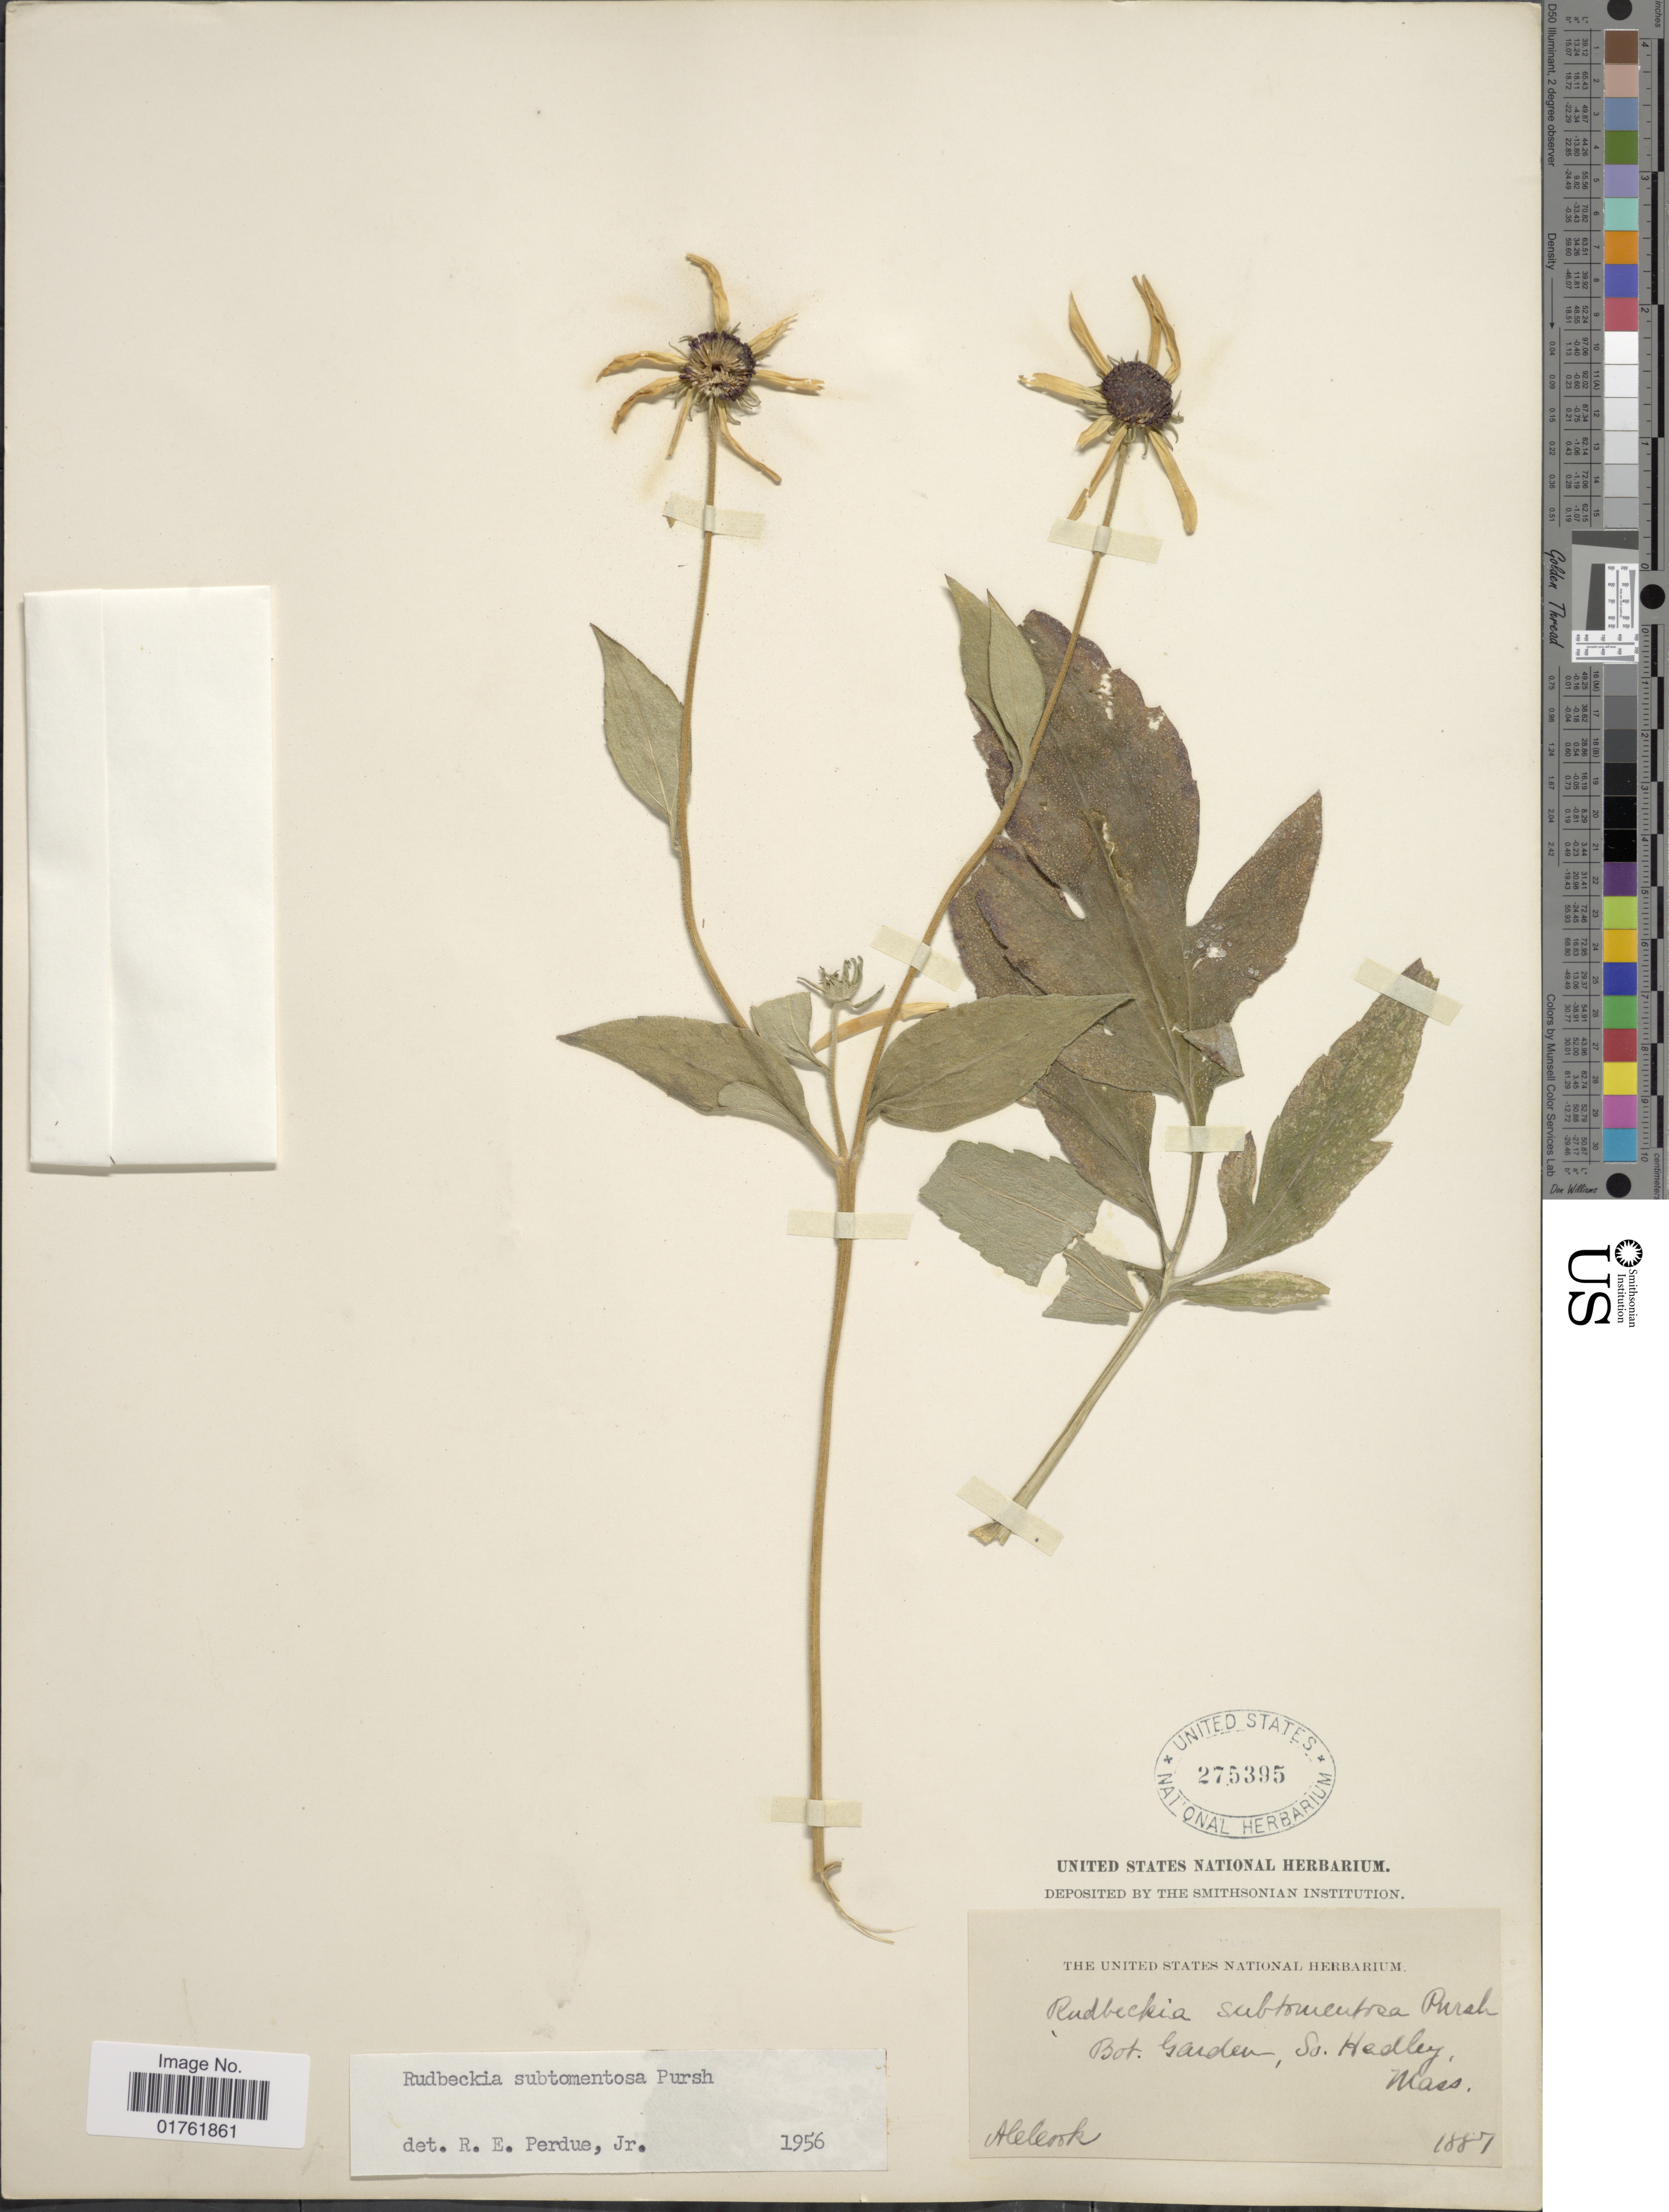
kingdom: Plantae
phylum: Tracheophyta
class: Magnoliopsida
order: Asterales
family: Asteraceae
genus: Rudbeckia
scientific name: Rudbeckia subtomentosa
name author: Pursh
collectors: Alice C. Cook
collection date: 1887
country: United States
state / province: Massachusetts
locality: Bot Garden, So. Headlley, Mass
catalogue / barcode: US 275395